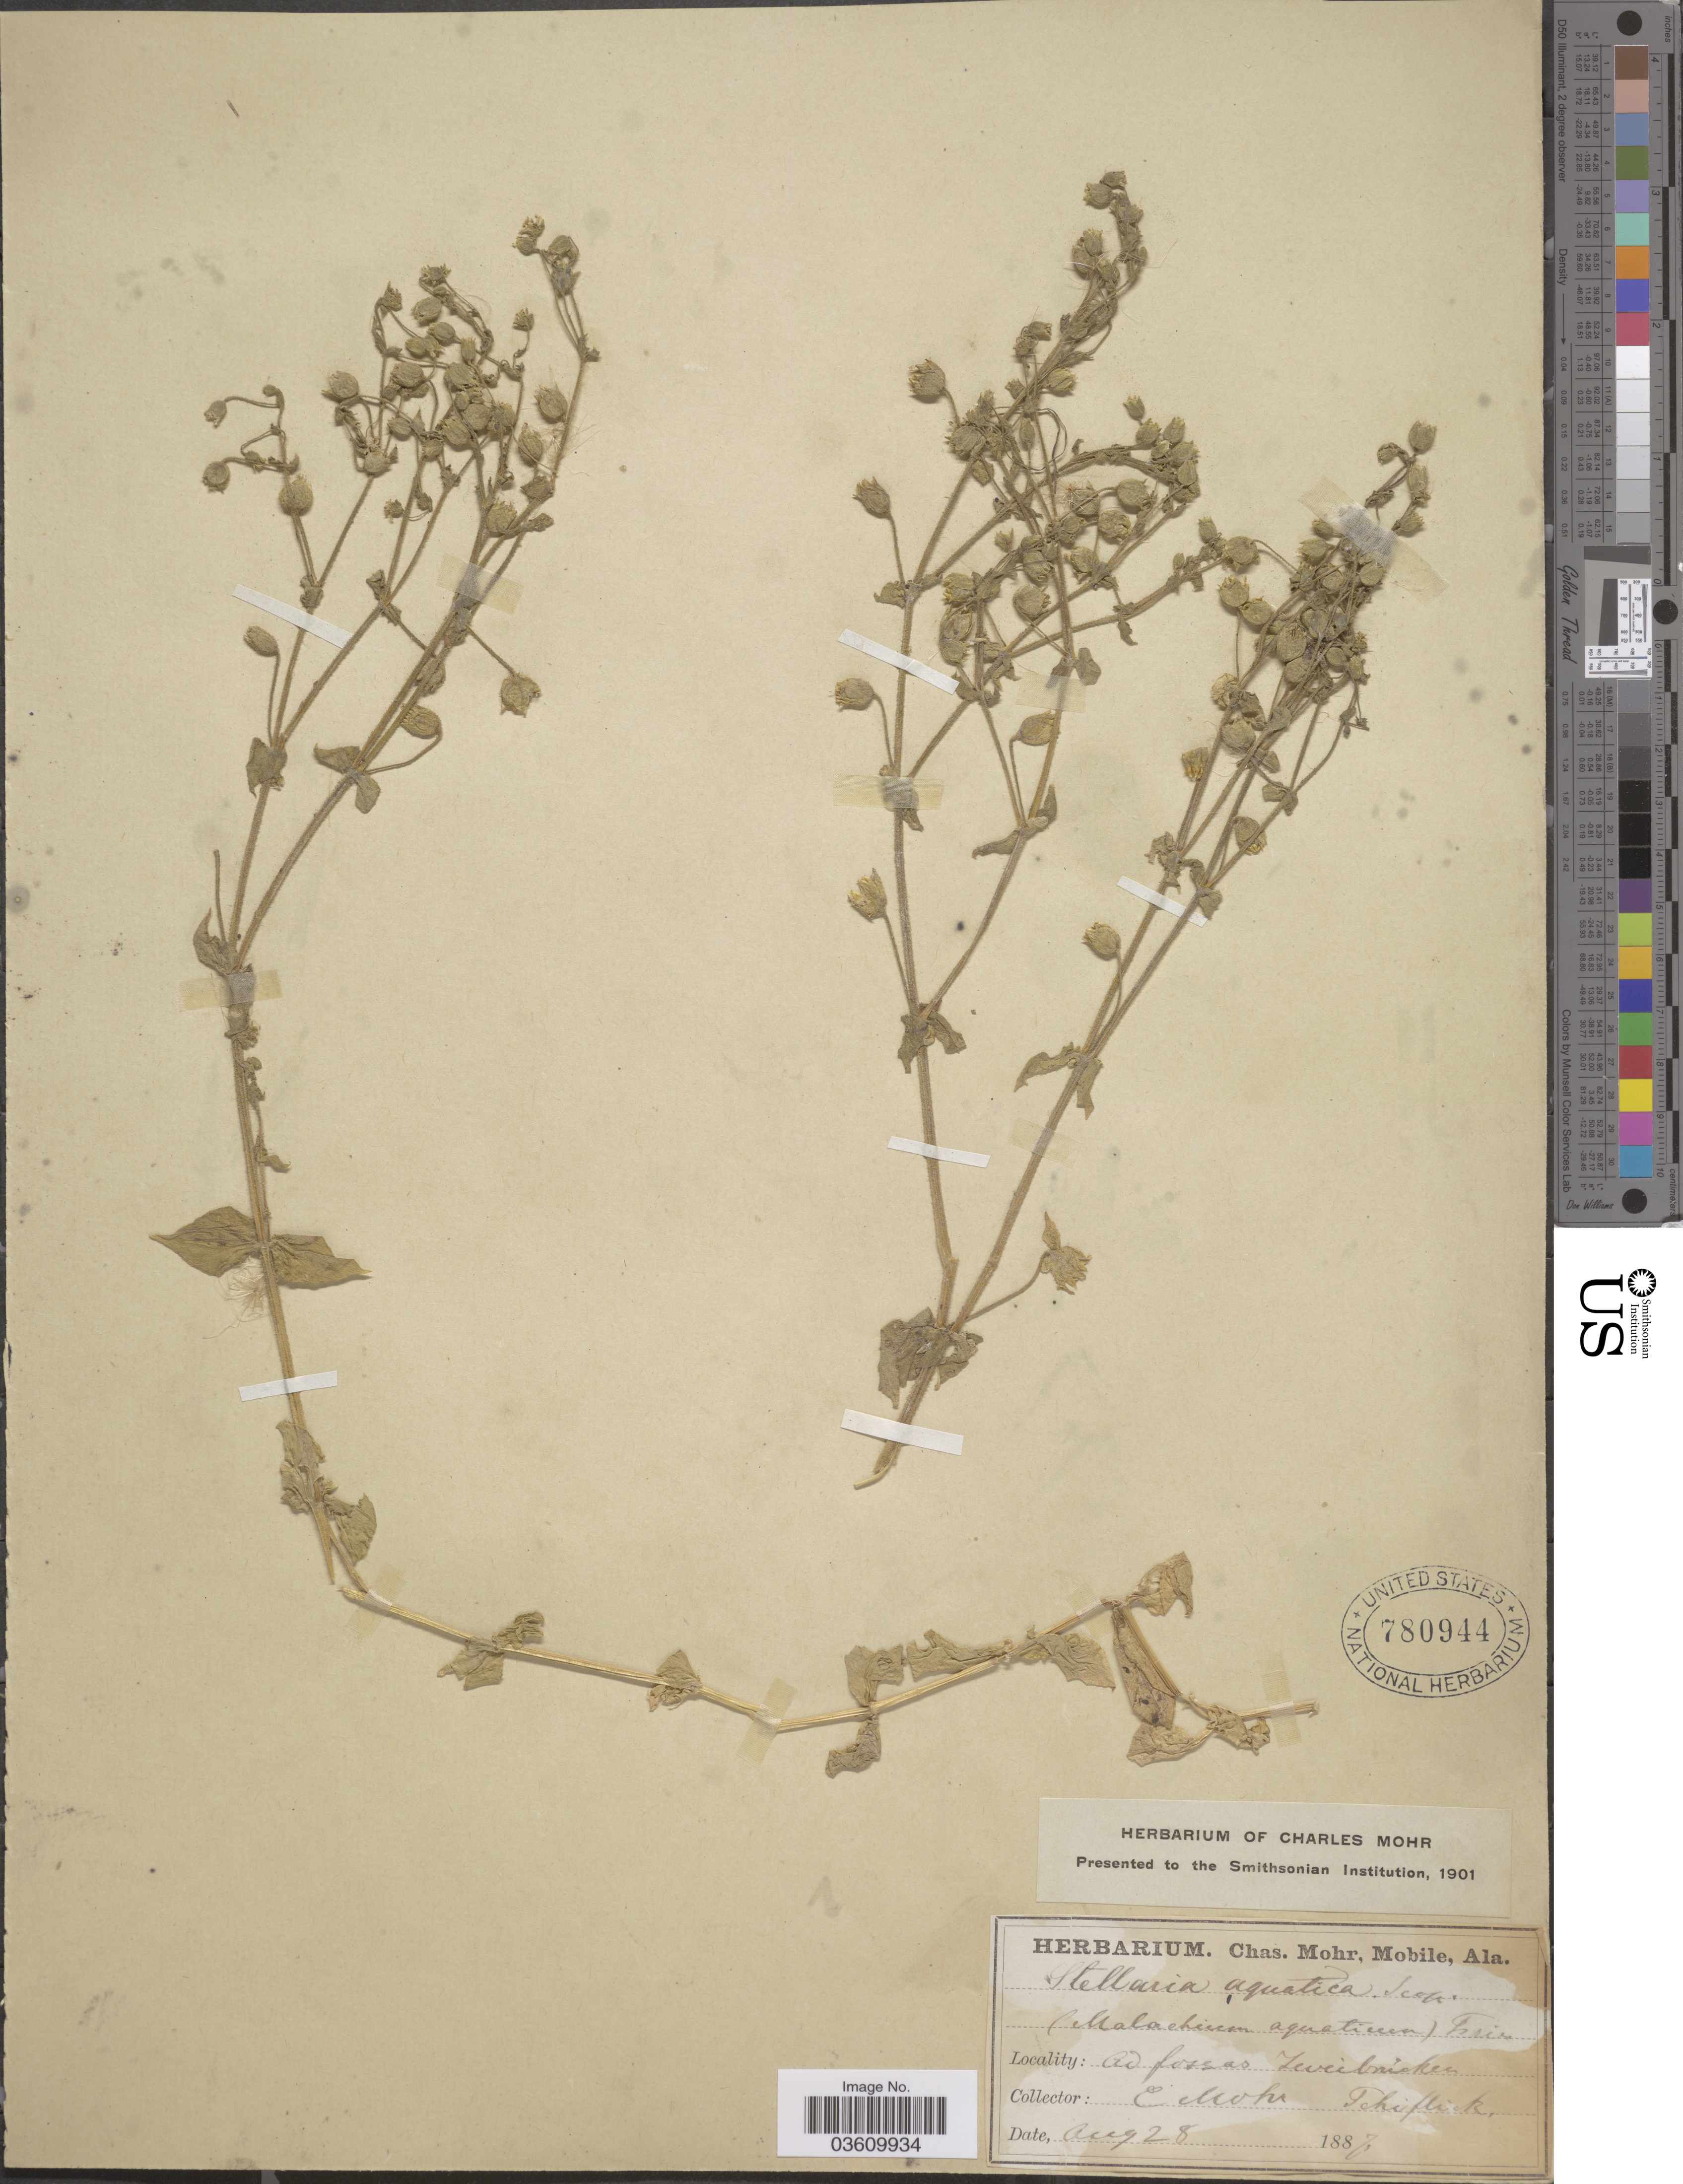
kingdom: Plantae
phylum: Tracheophyta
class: Magnoliopsida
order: Caryophyllales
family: Caryophyllaceae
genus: Stellaria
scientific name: Stellaria aquatica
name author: L.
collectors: C. T. Mohr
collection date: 1887-08-28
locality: Ad forsas Leveibnisken [interpreted].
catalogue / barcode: US 780944